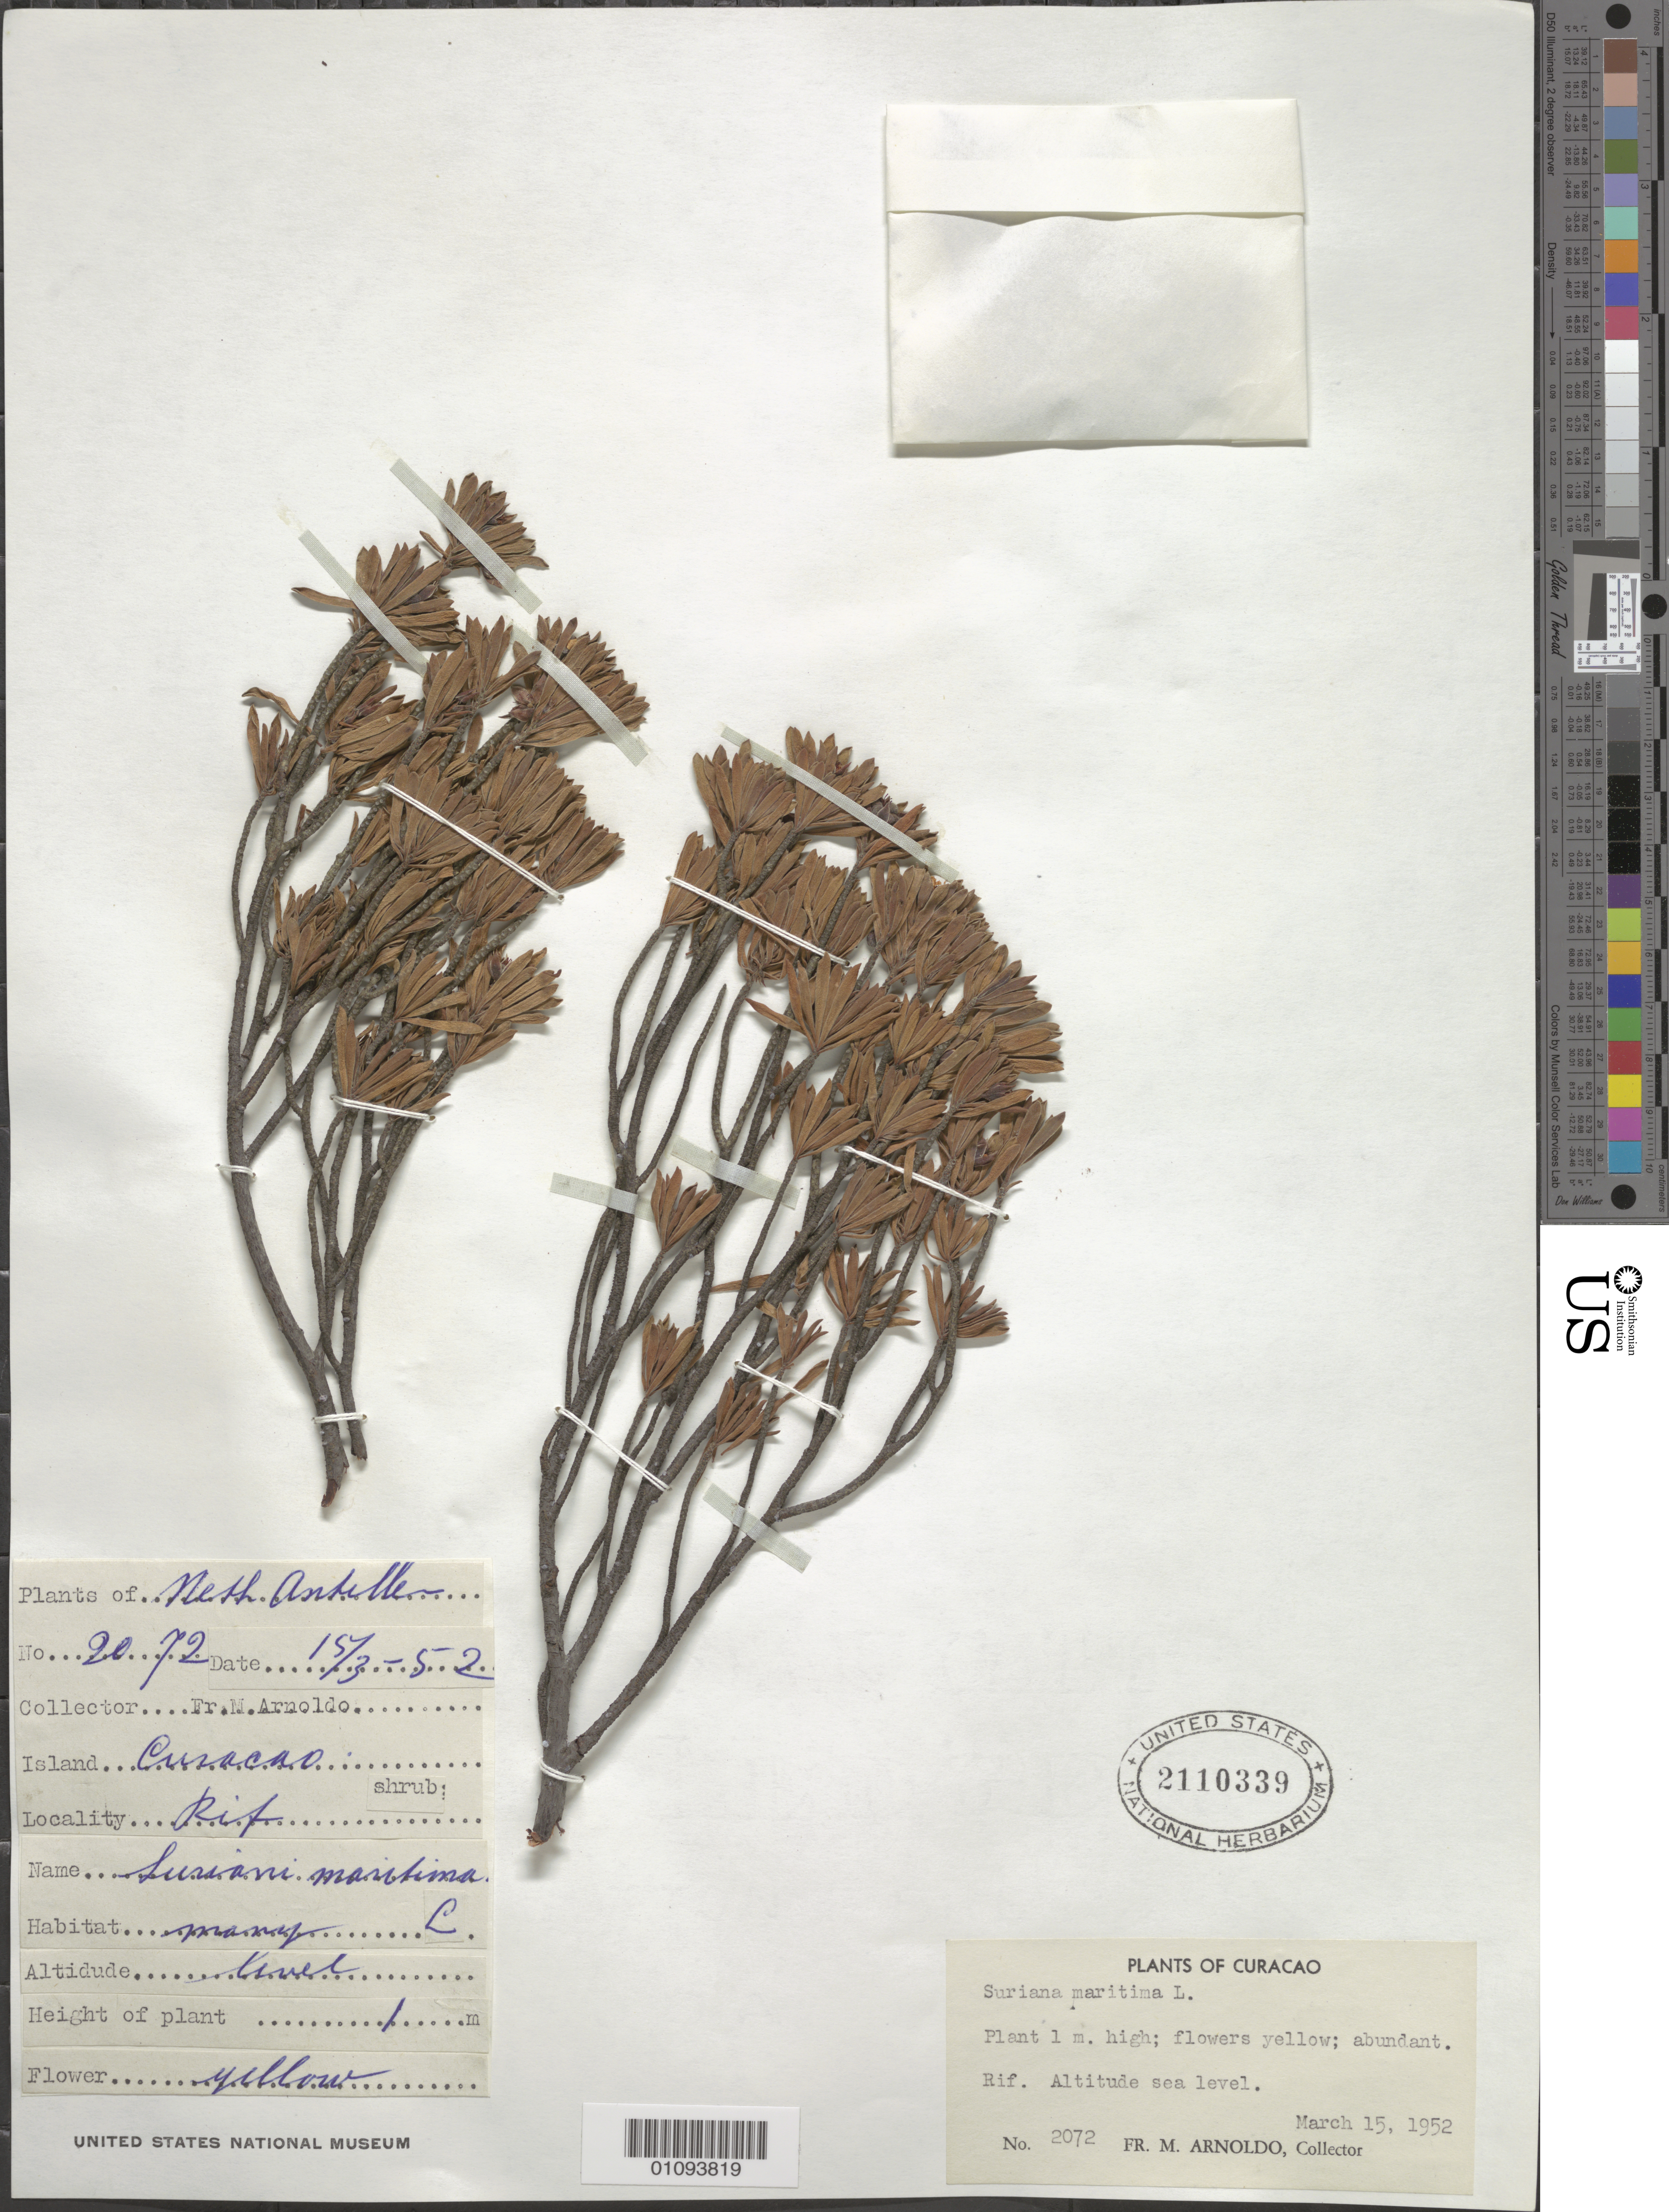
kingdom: Plantae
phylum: Tracheophyta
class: Magnoliopsida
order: Fabales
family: Surianaceae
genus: Suriana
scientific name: Suriana maritima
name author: L.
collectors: N. Arnoldo-Broeders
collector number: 2072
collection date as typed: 15 Mar 1952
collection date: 1952-03-15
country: Curaçao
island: Curaçao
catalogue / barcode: US 2110339